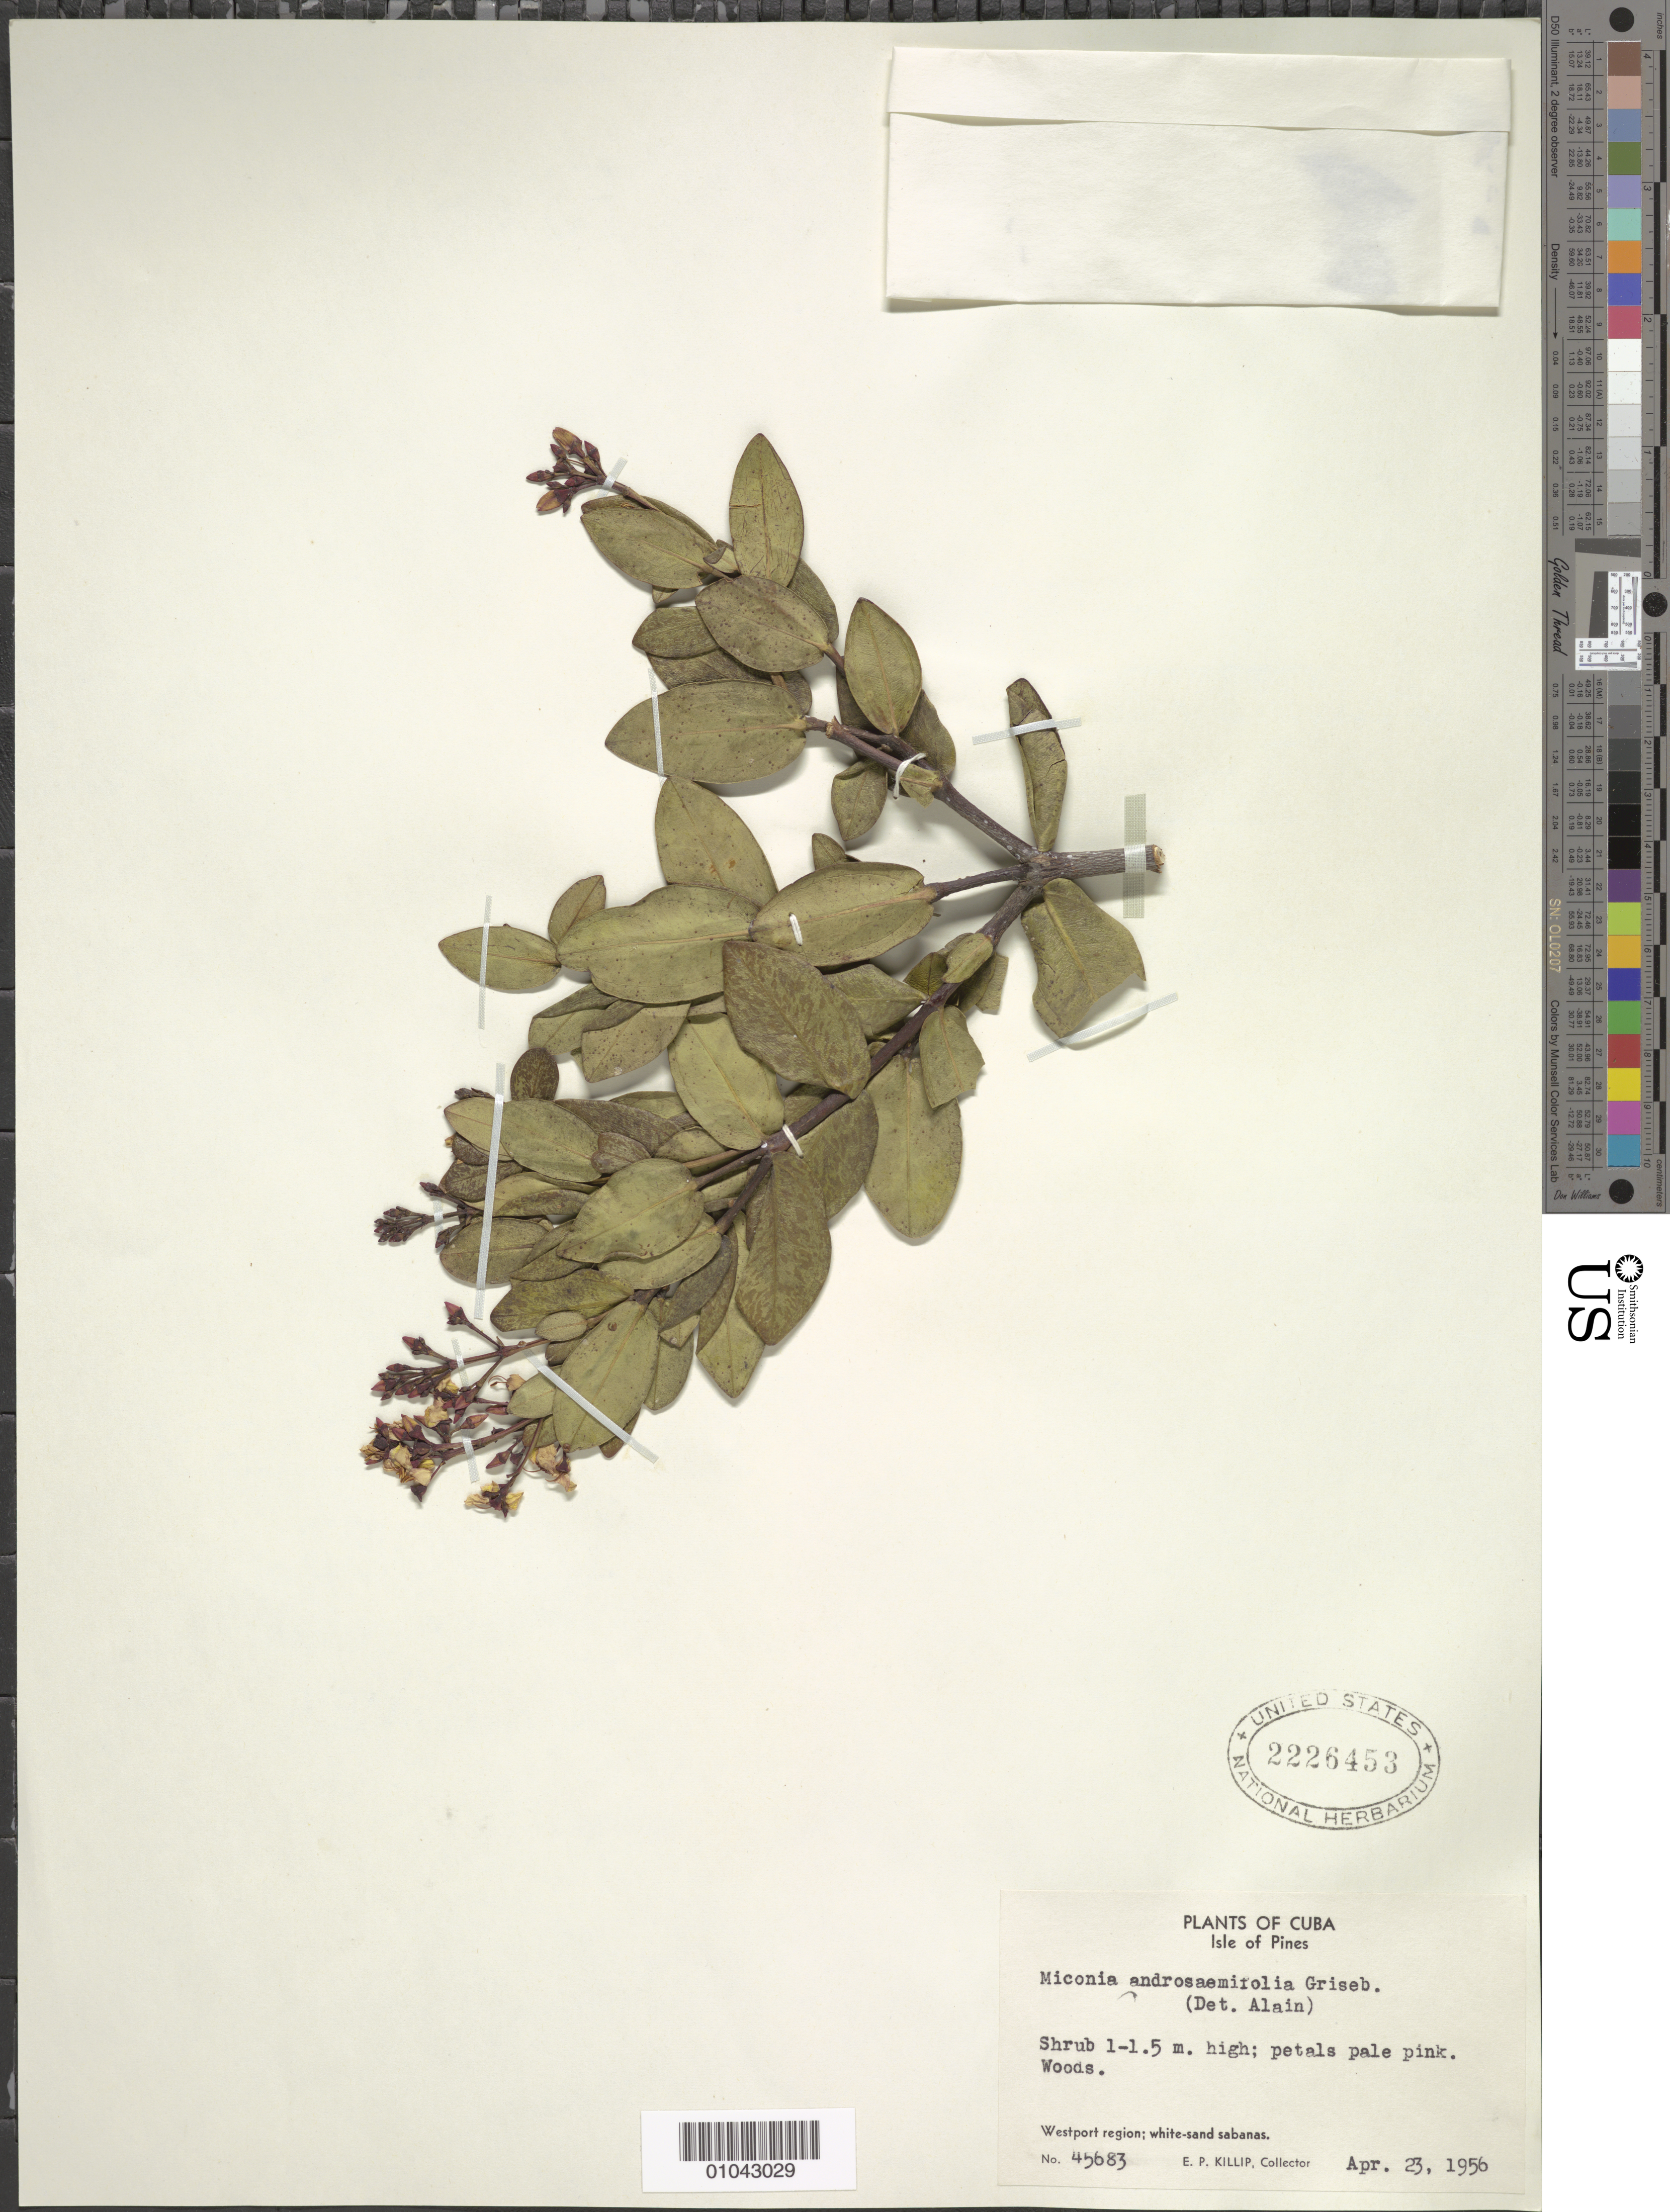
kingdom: Plantae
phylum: Tracheophyta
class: Magnoliopsida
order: Myrtales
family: Melastomataceae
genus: Miconia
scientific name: Miconia androsaemifolia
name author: Griseb.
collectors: E. P. Killip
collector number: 45683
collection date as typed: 23 Apr 1956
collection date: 1956-04-23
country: Cuba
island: Isla de la Juventud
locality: Westport region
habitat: White sand savannas; woods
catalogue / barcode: US 2226453